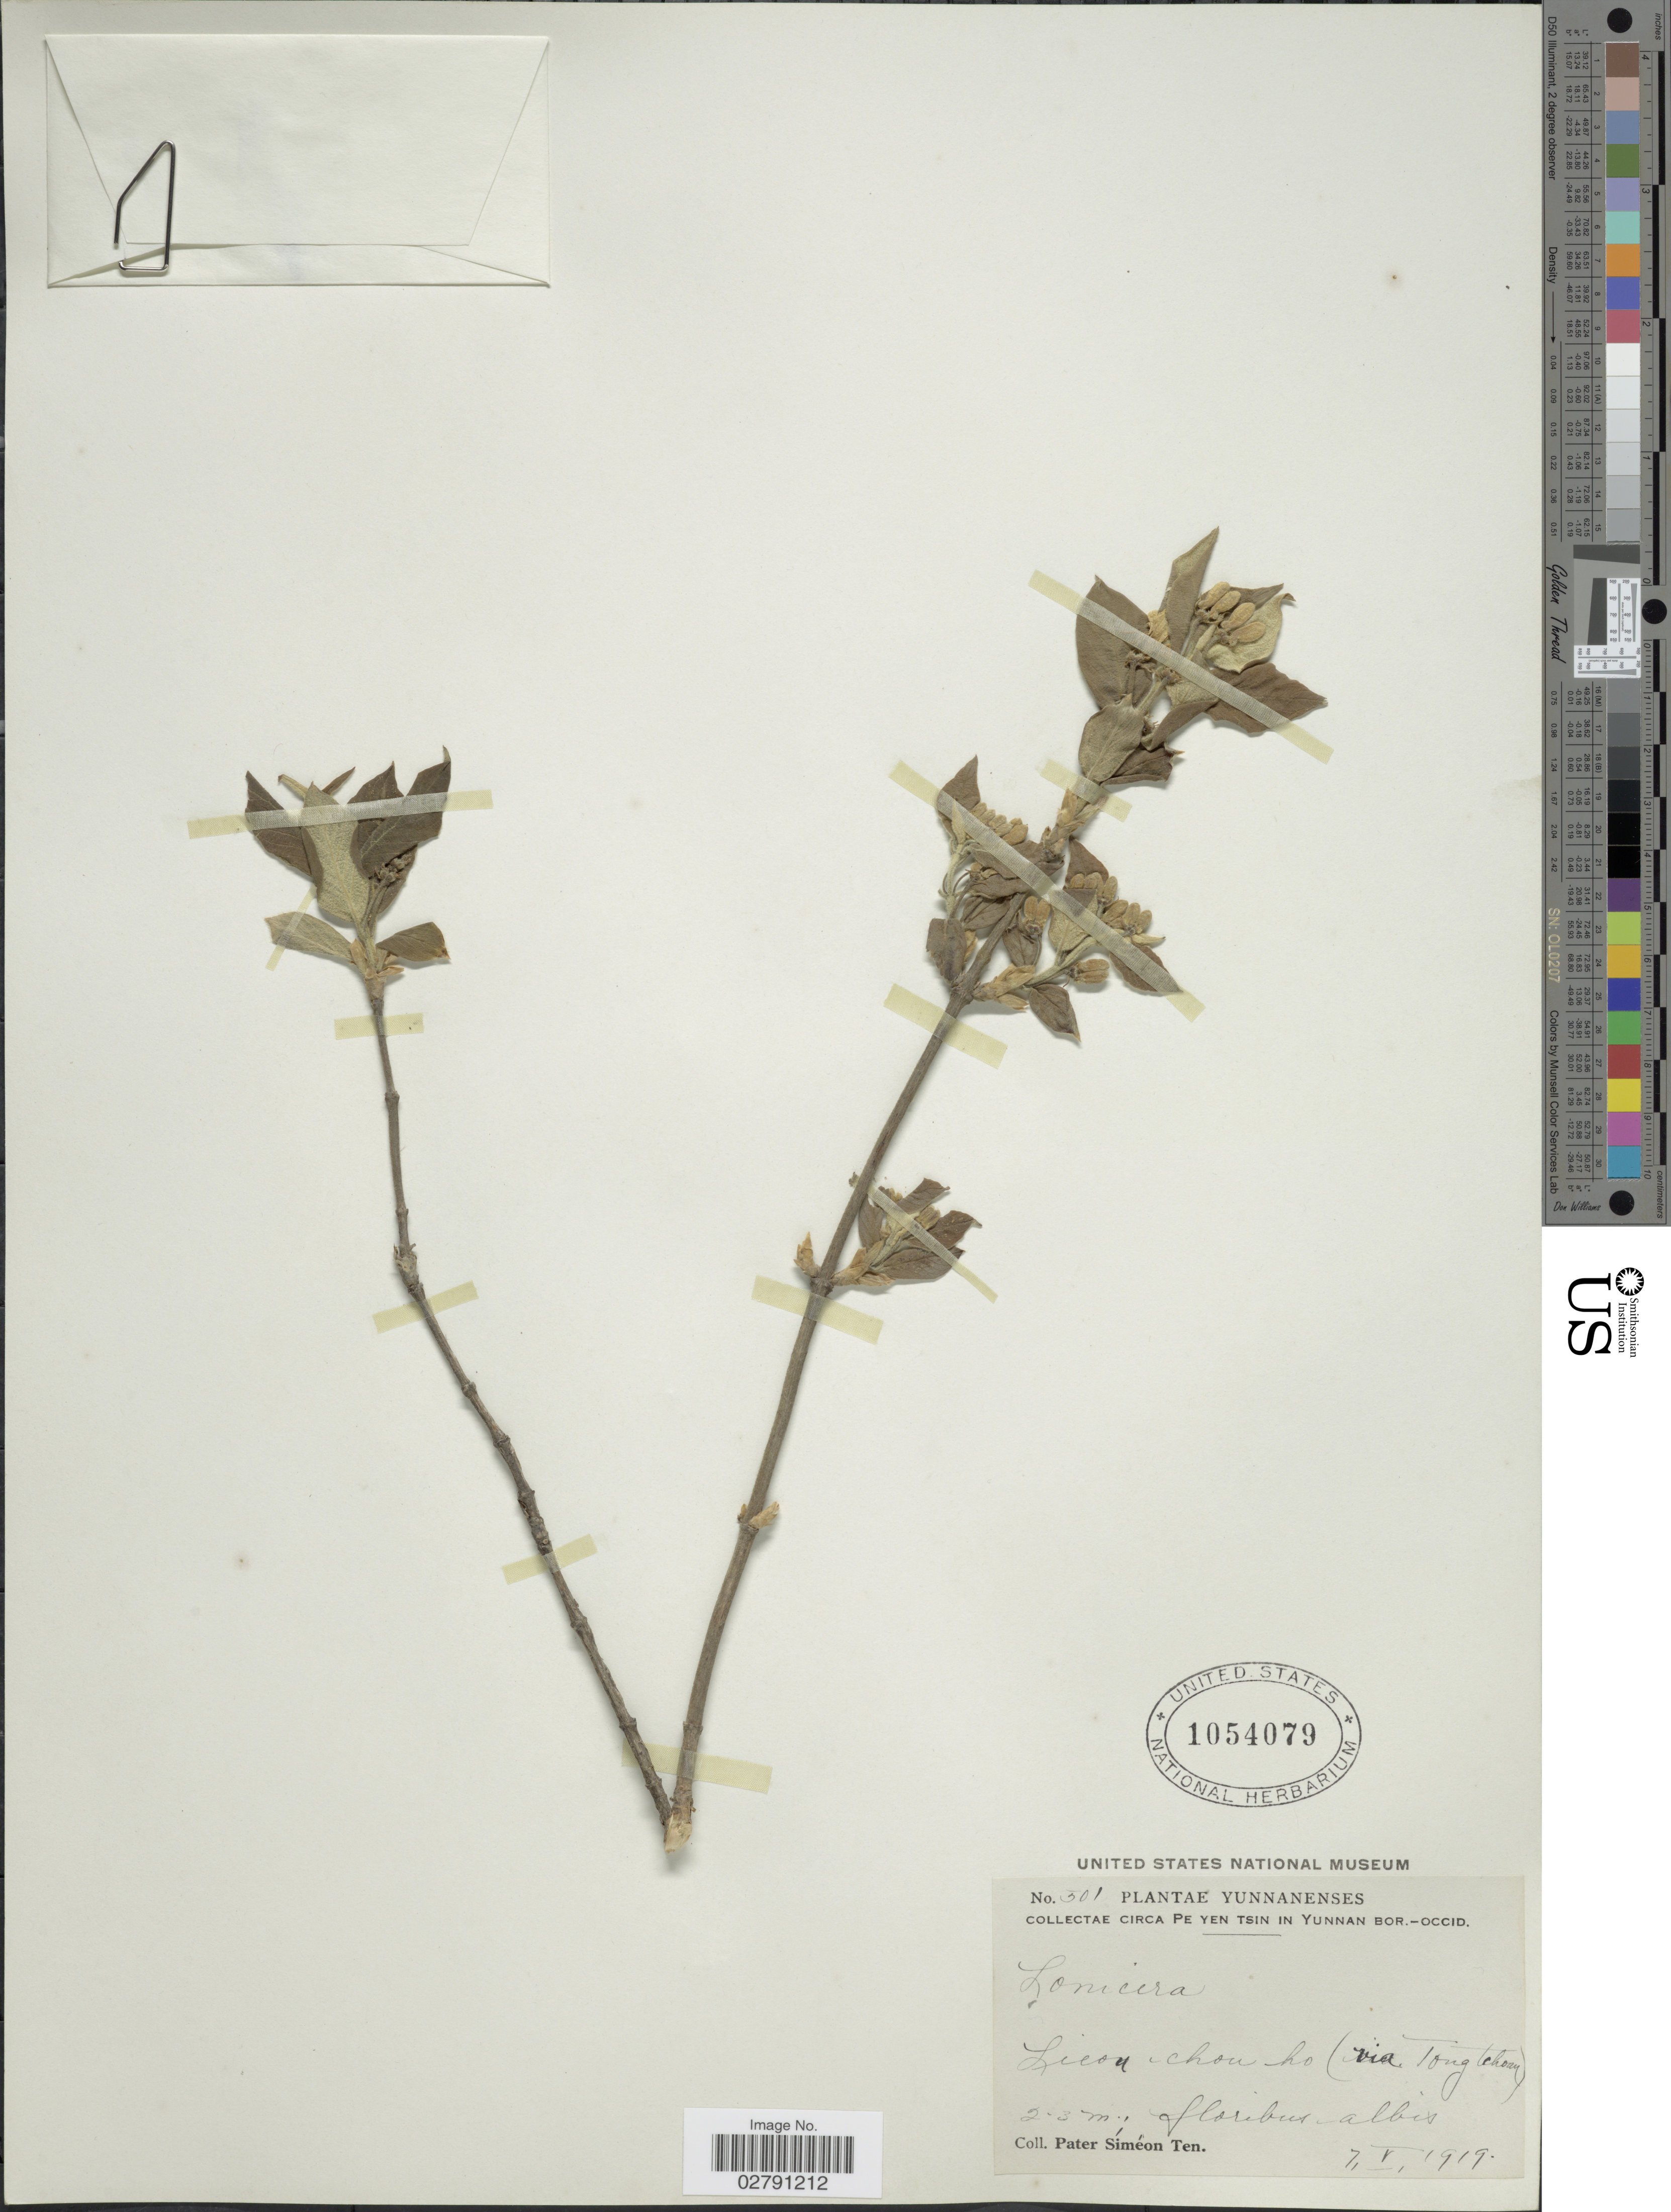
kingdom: Plantae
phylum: Tracheophyta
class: Magnoliopsida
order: Dipsacales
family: Caprifoliaceae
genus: Lonicera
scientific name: Lonicera sp.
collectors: P. S. Ten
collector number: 501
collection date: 1919-05-07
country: China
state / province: Yunnan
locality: Circa Pe Yen Tsin in Yunnan Bor.-Occid. Licou chou ho (via Tong Tchoau) [interpreted].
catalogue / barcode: US 1054079